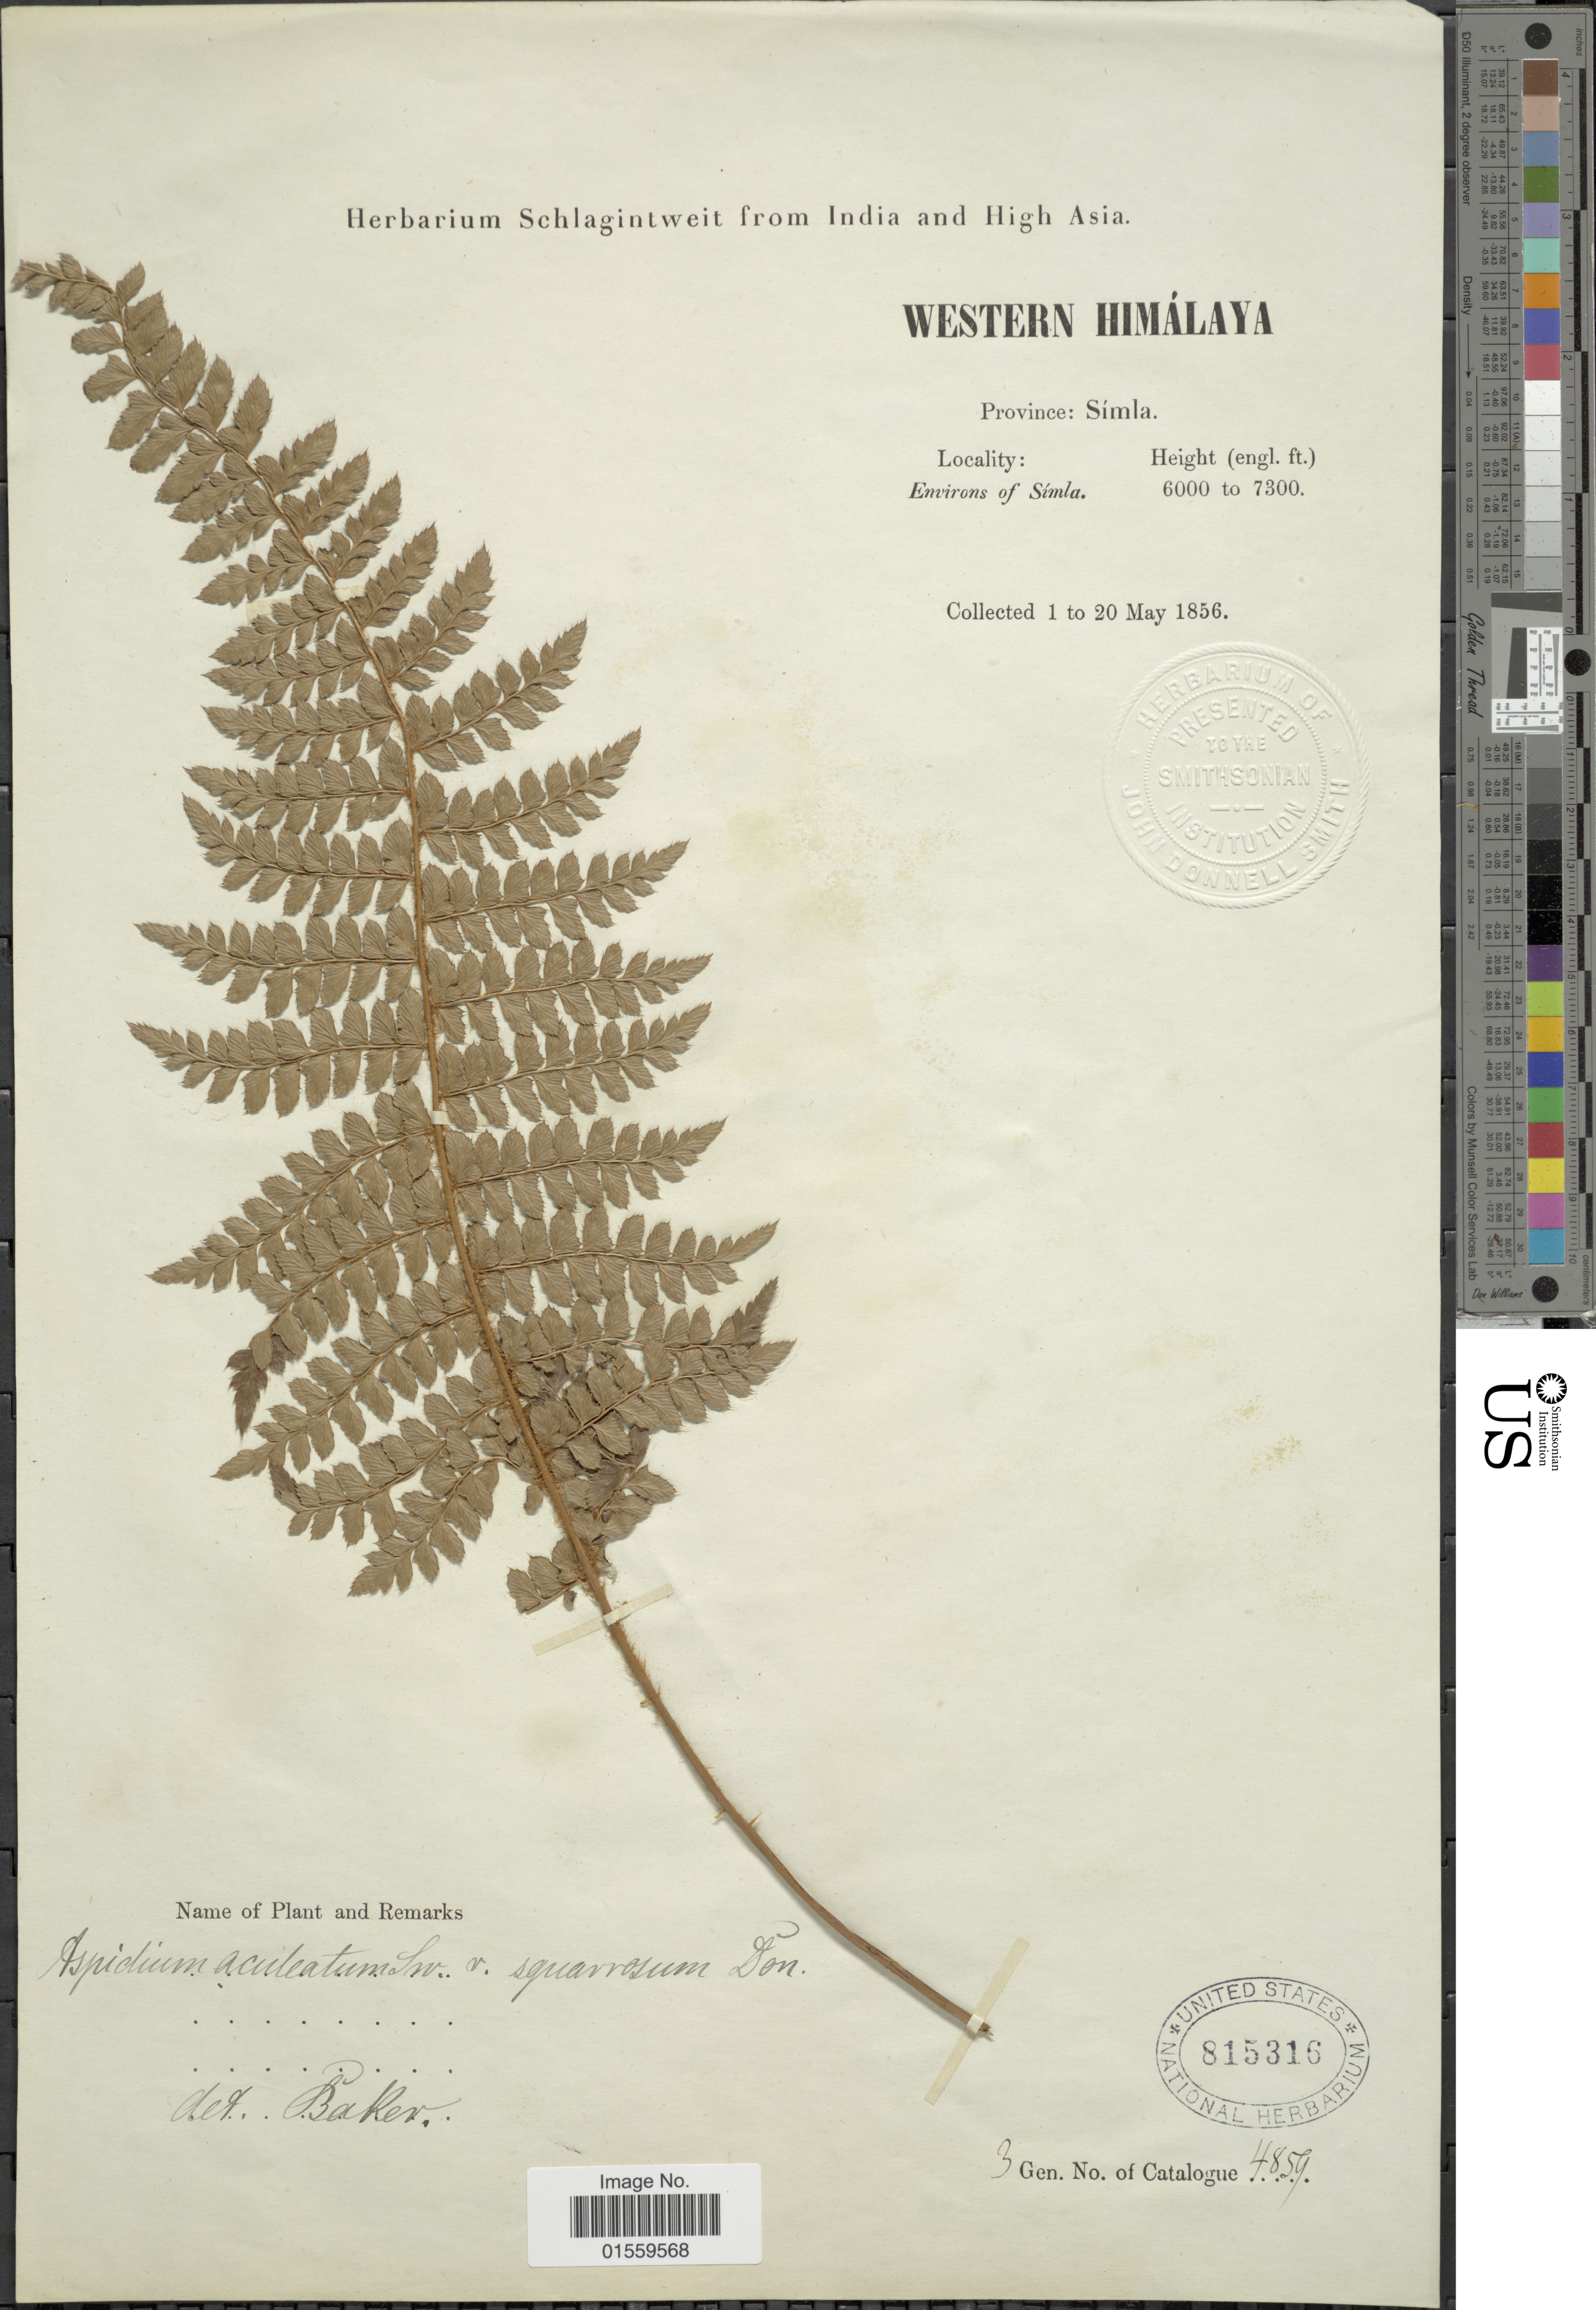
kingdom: Plantae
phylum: Tracheophyta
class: Polypodiopsida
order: Polypodiales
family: Dryopteridaceae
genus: Polystichum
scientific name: Polystichum setiferum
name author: (Forssk.) Moore ex Woynar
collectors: Herbarium Schlagintweit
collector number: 4859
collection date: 1856-05-01/1856-05-20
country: India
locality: Western Himalaya, Simla, Environs of Simla.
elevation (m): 1829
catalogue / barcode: US 815316